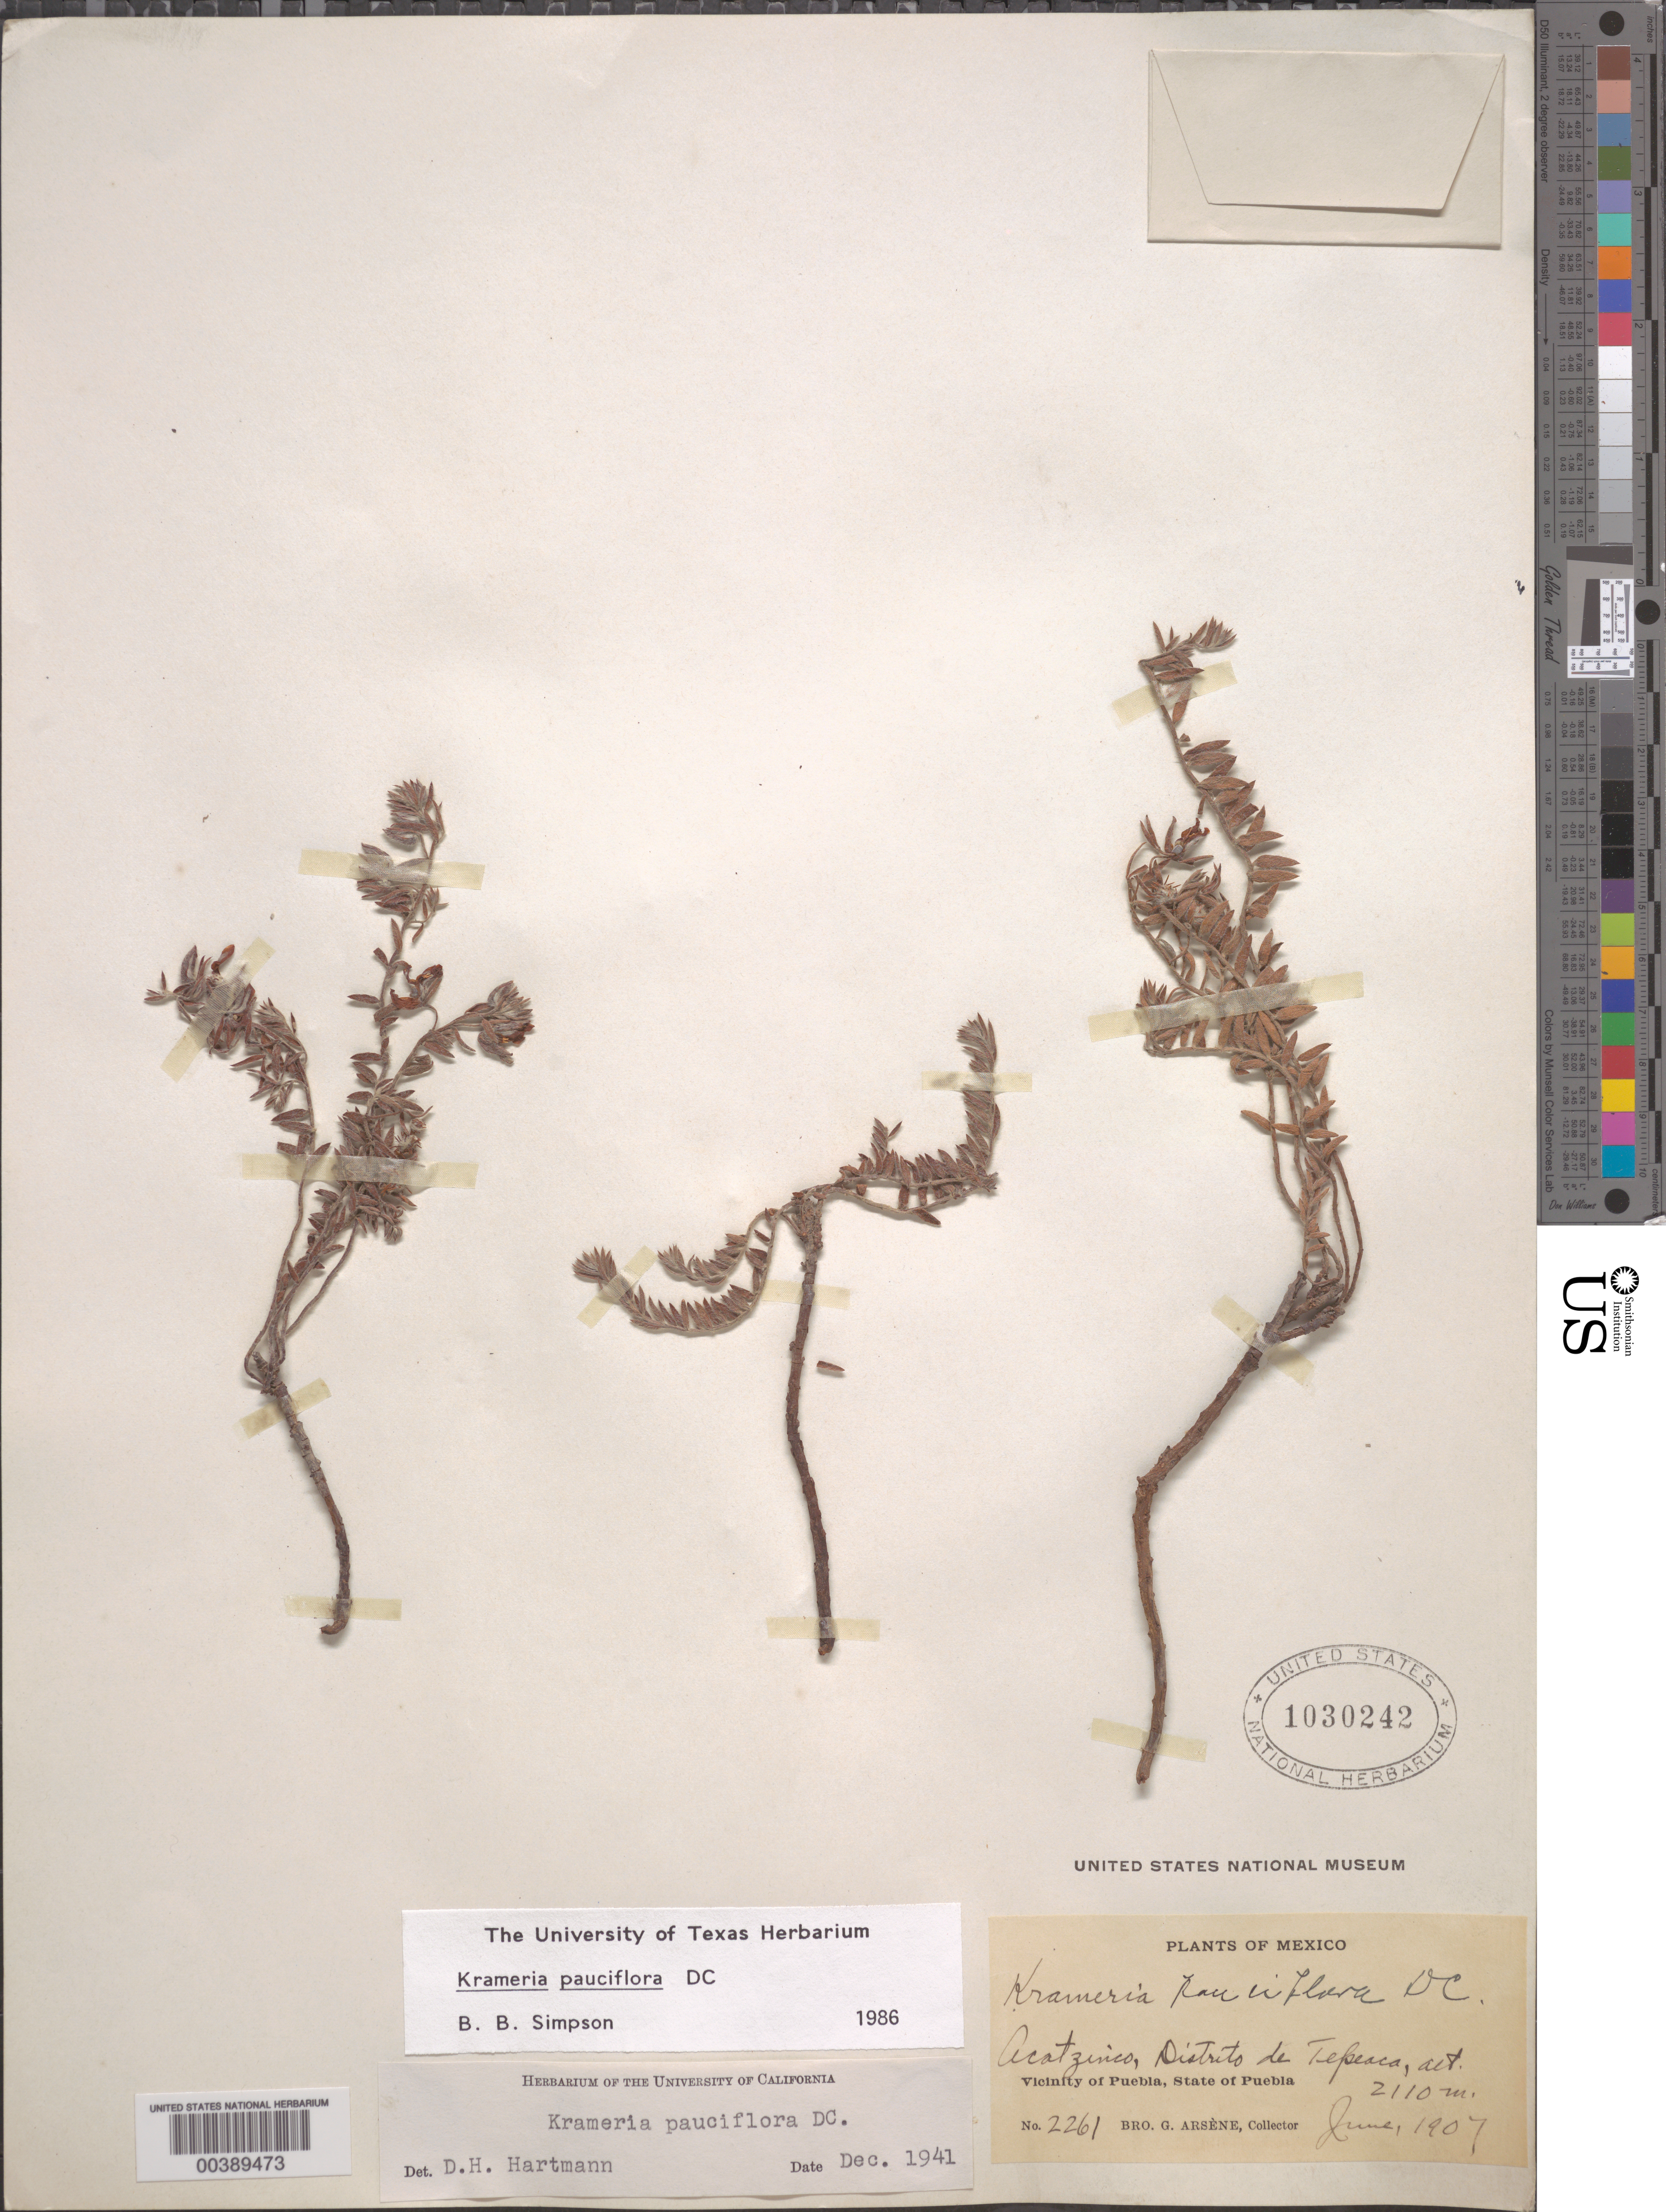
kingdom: Plantae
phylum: Tracheophyta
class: Magnoliopsida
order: Zygophyllales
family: Krameriaceae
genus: Krameria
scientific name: Krameria pauciflora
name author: DC.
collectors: Bro. G. Arsène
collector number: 2261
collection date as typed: Jun 1907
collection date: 1907-06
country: Mexico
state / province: Puebla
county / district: Tepeaca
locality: Acatzinco; vicinity of Puebla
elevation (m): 2110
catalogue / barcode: US 1030242